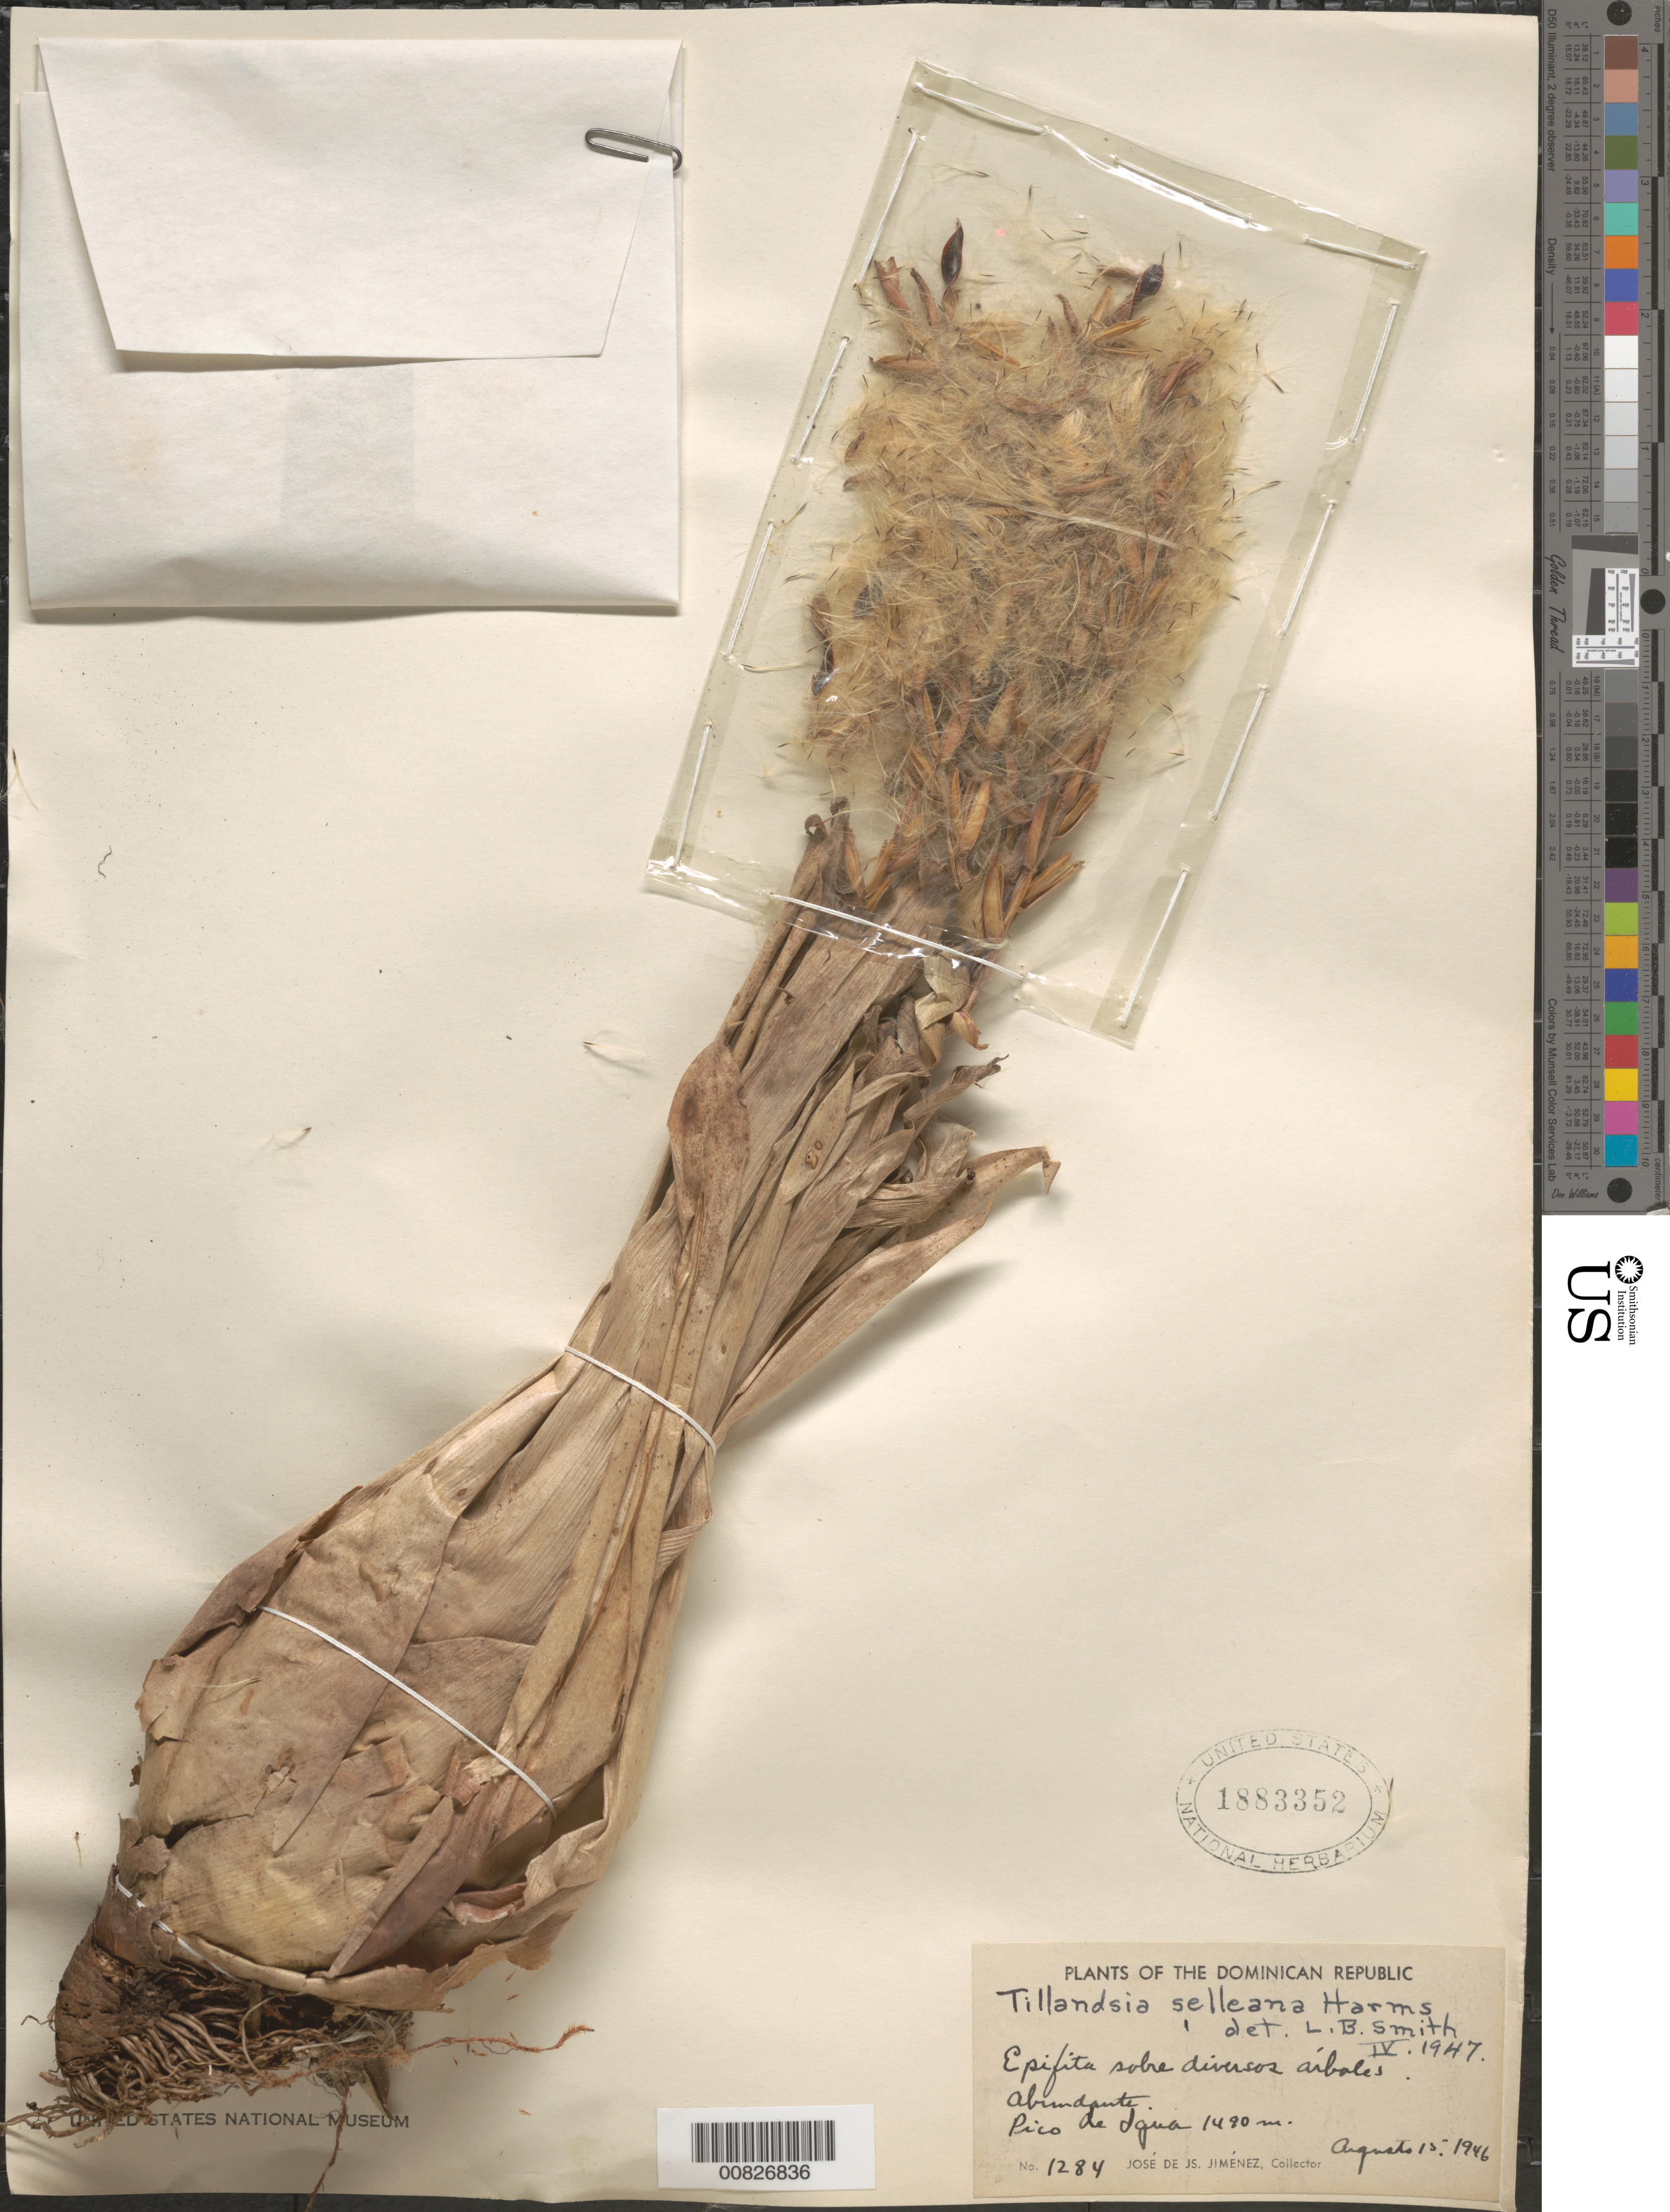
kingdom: Plantae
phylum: Tracheophyta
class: Liliopsida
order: Poales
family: Bromeliaceae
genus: Tillandsia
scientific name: Tillandsia selleana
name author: Harms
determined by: Smith, Lyman B., (US), NMNH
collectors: J. J. Jiménez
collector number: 1284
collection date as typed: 15 Aug 1946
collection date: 1946-08-15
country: Dominican Republic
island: Hispaniola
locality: Pico de Igua.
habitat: Sobre diversos árboles.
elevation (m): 1490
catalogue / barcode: US 1883352